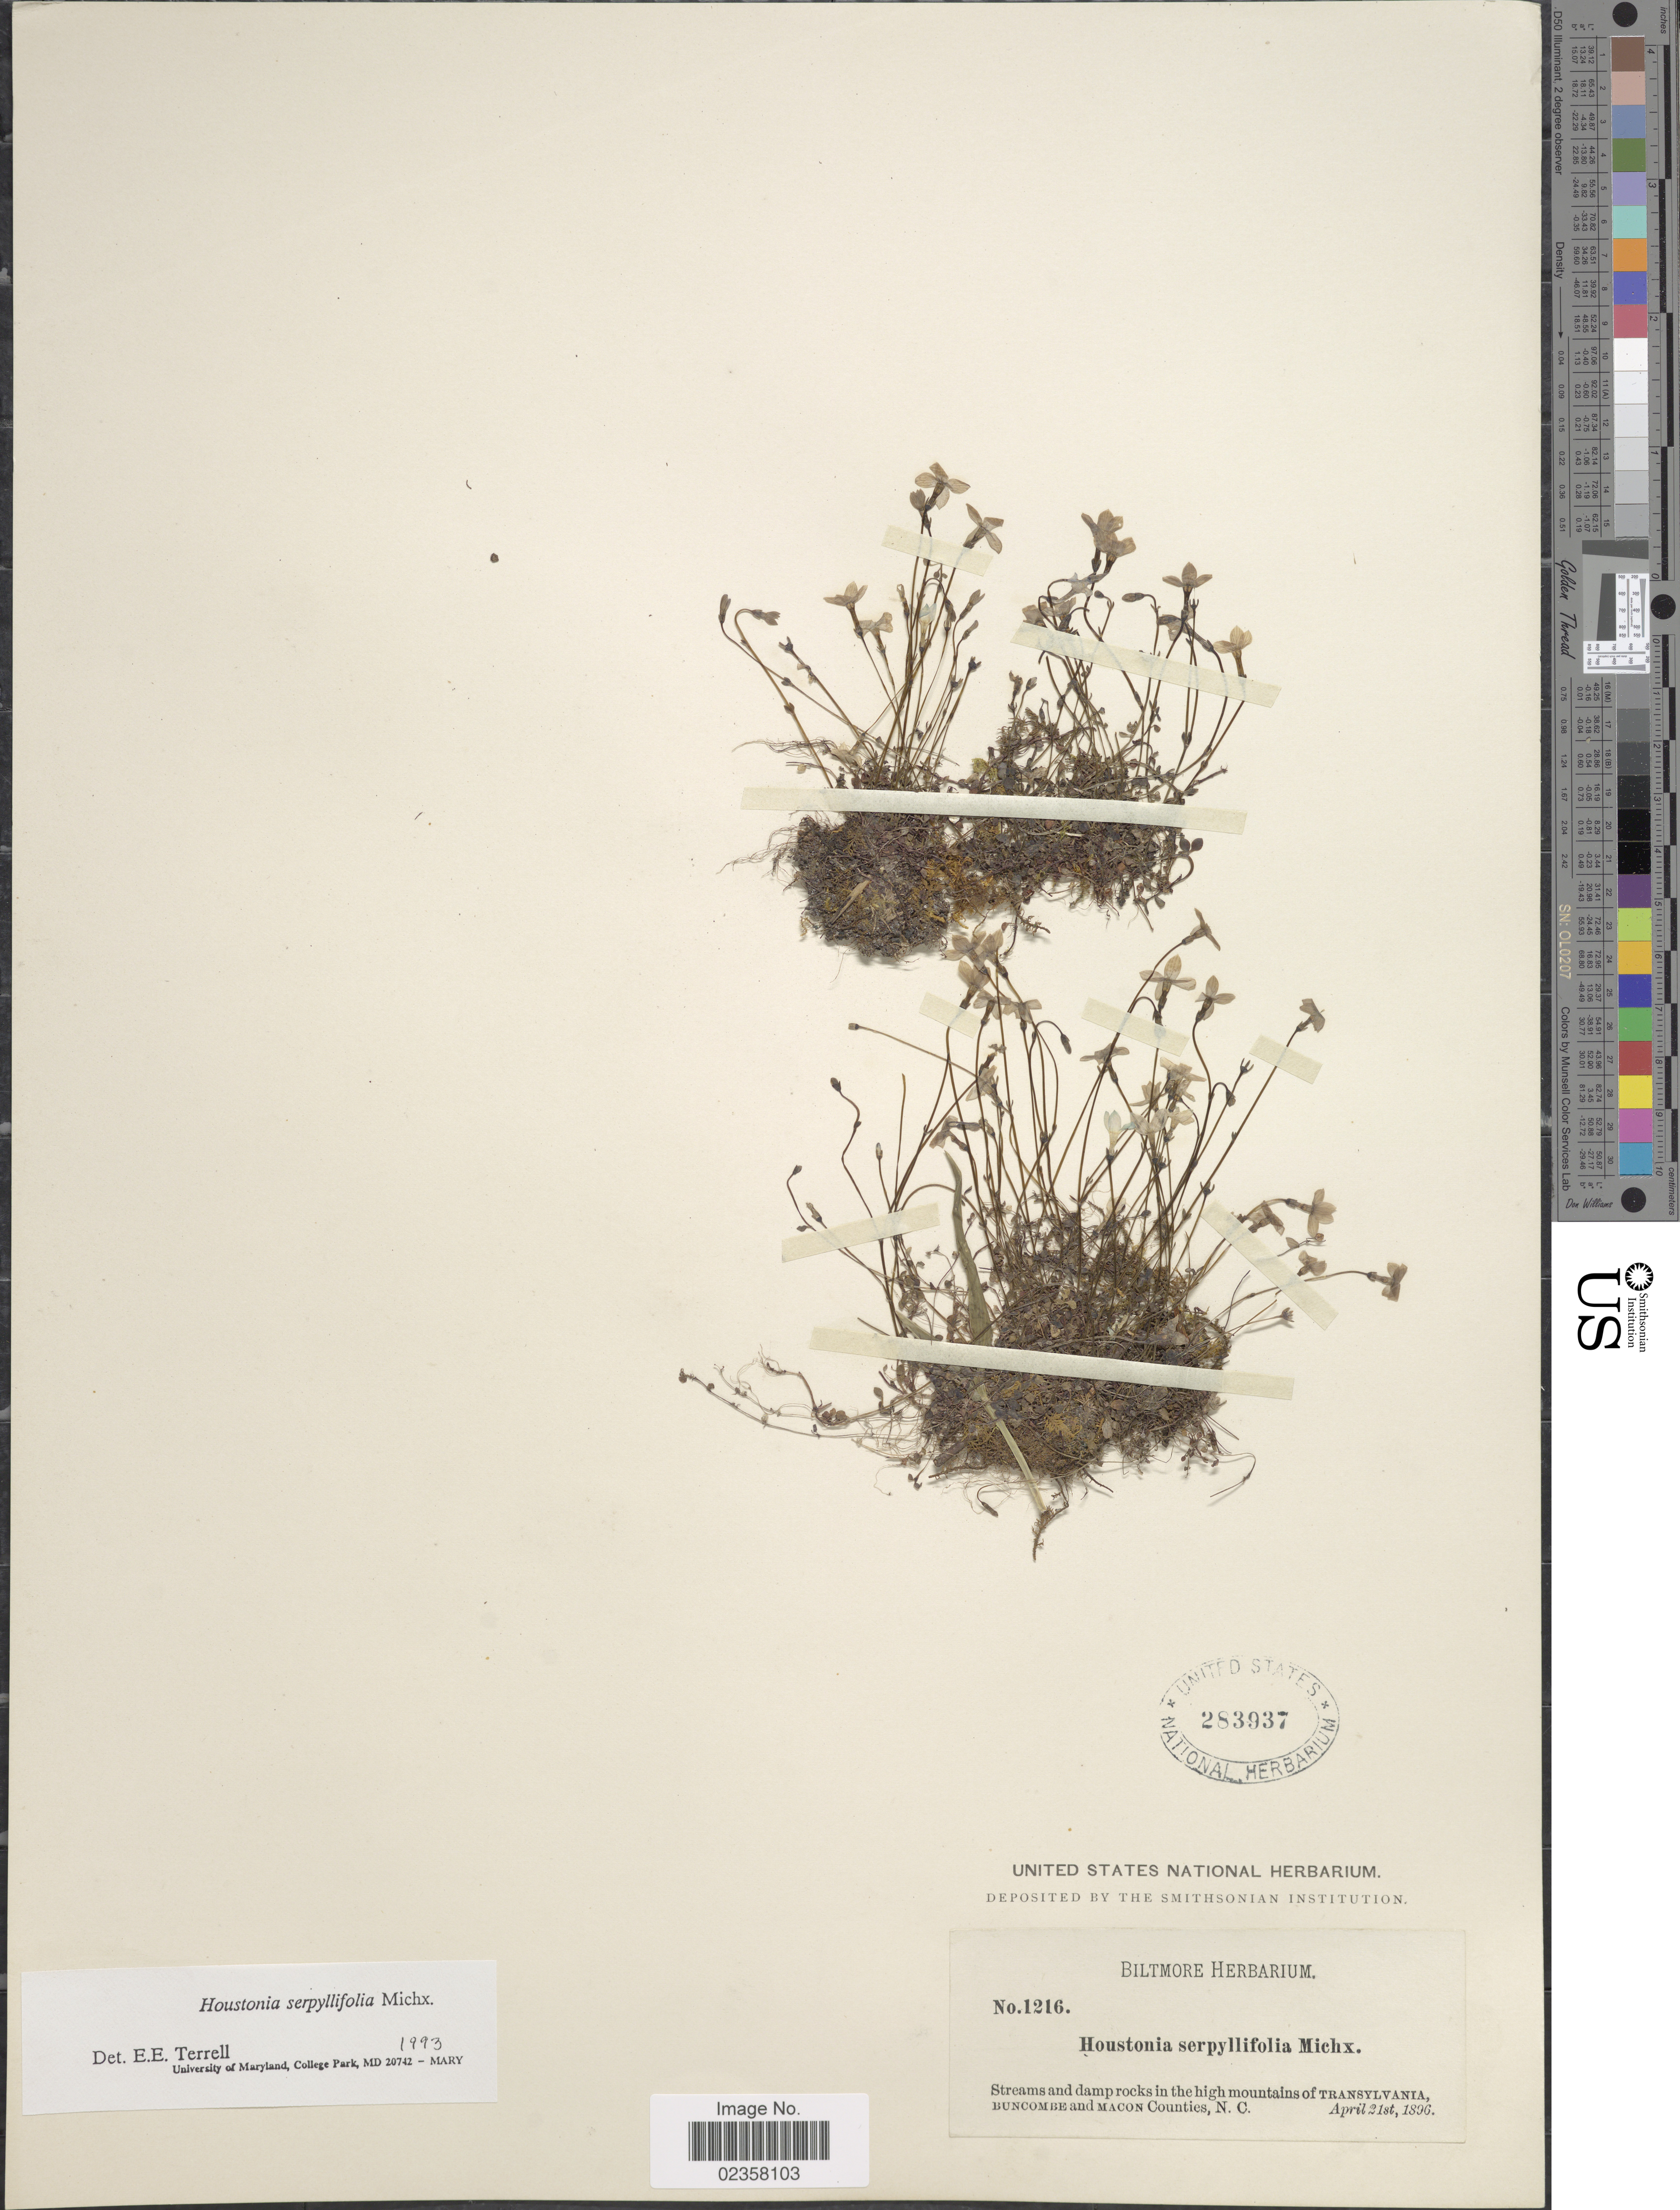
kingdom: Plantae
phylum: Tracheophyta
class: Magnoliopsida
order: Gentianales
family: Rubiaceae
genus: Houstonia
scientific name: Houstonia serpyllifolia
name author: Michx.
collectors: ex herb. Biltmore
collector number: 1216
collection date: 1896-04-21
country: United States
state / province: North Carolina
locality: Streams and damp rocks in the high mountains of Transylvania, Buncombe and Macon Counties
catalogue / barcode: US 283937